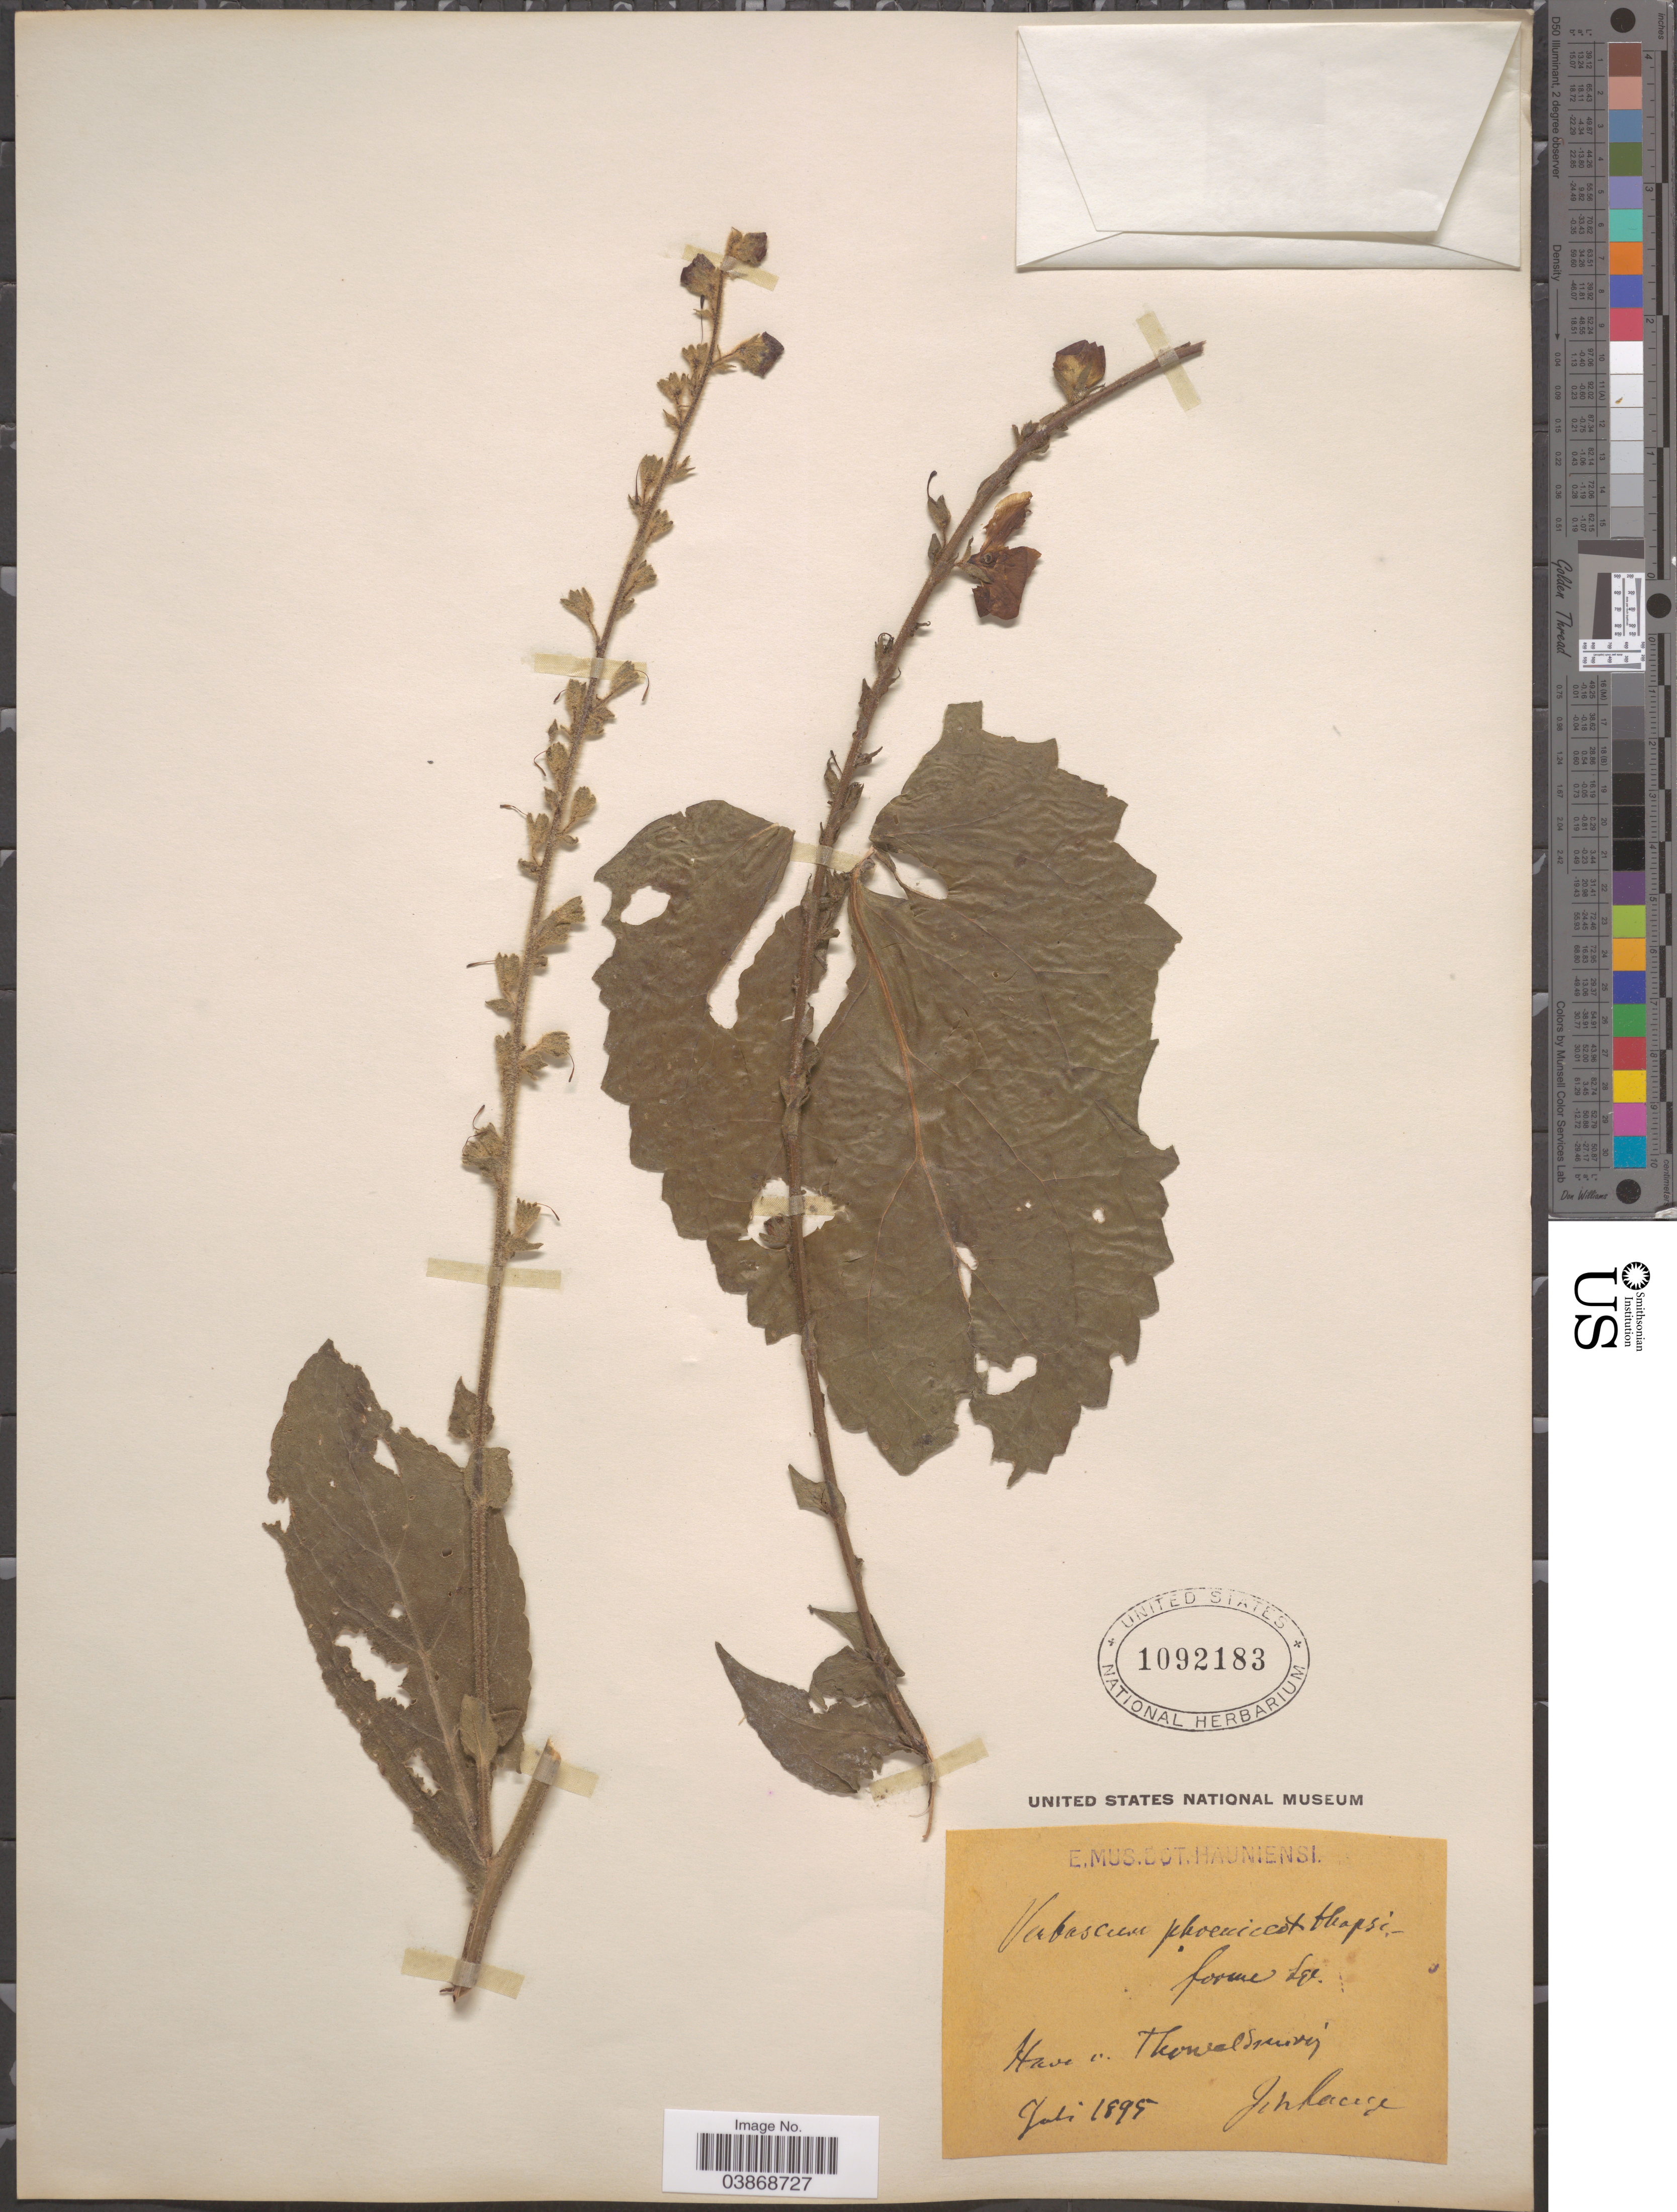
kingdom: Plantae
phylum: Tracheophyta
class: Magnoliopsida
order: Lamiales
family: Scrophulariaceae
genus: Verbascum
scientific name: Verbascum phoeniceum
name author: L.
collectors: J. Lange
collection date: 1895-07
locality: Have o. Thuwal Spring'. [interpreted]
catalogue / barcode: US 1092183